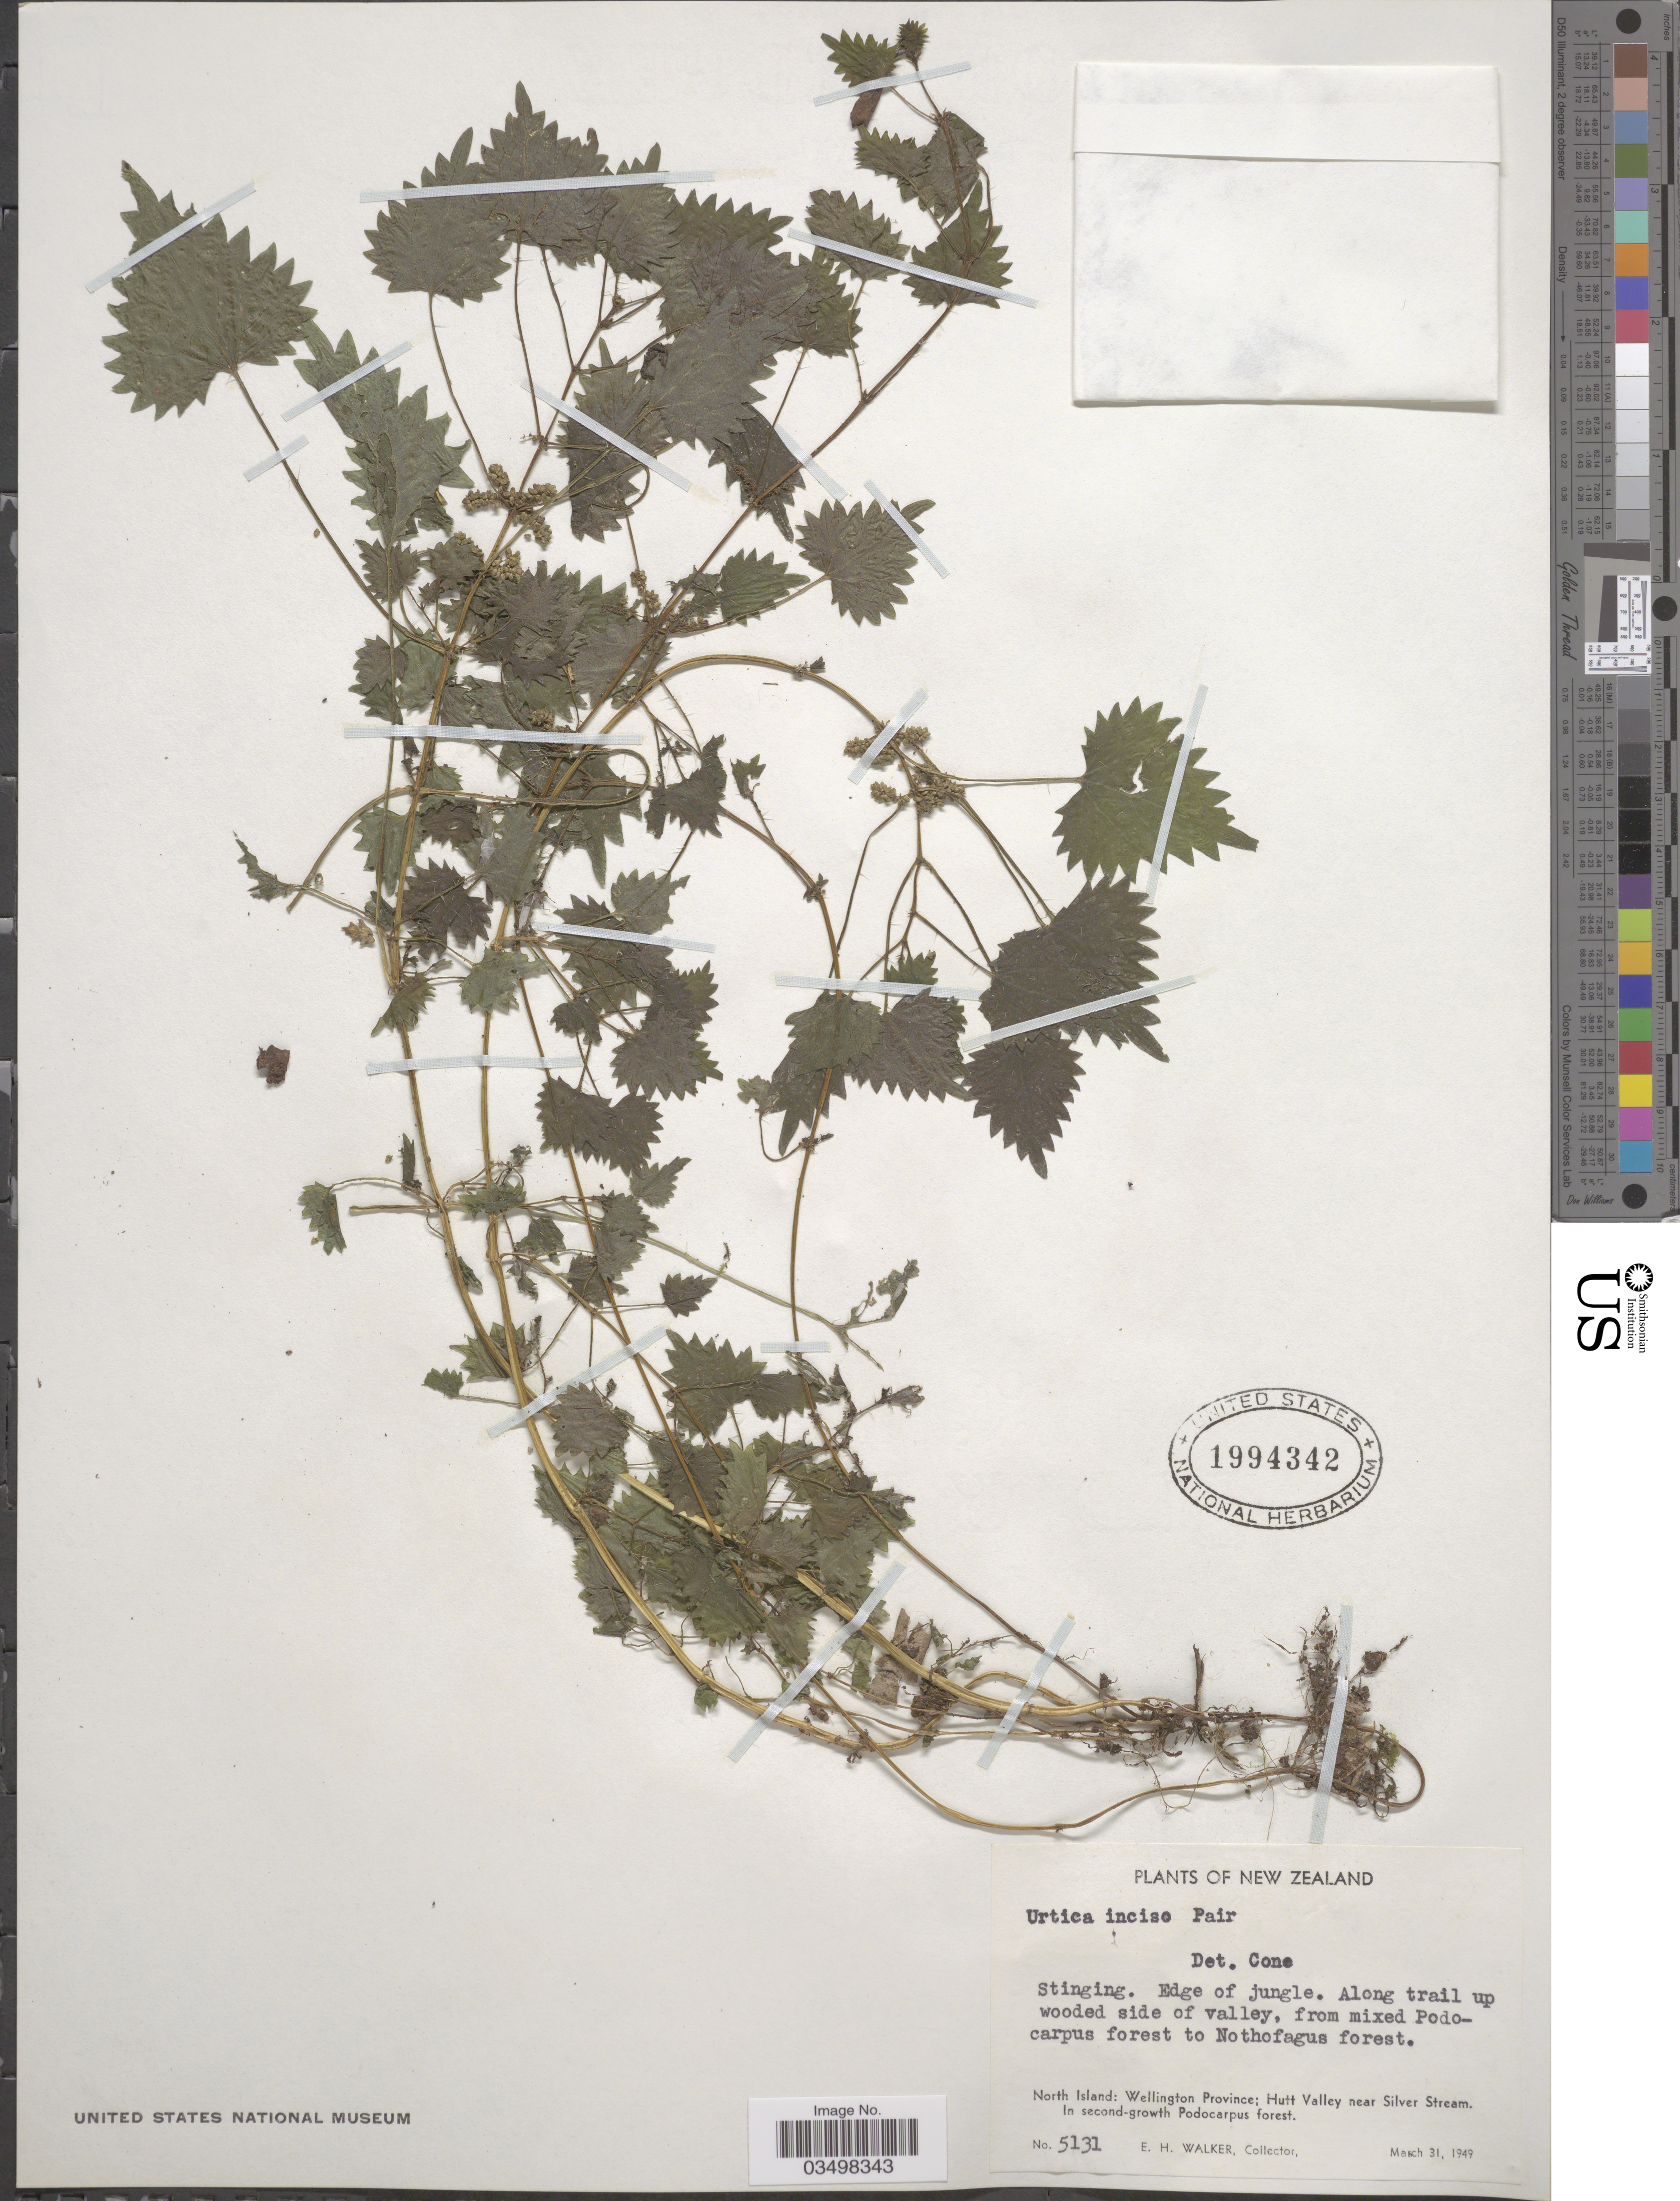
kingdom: Plantae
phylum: Tracheophyta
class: Magnoliopsida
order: Rosales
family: Urticaceae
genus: Urtica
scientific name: Urtica incisa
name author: Poir.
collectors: E. H. Walker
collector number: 5131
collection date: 1949-03-31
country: New Zealand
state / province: Wellington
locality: Edge of jungle. Along trail up wooded side of valley. North Island: Wellington Province; Hutt Valley near Silver Stream.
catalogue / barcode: US 1994342